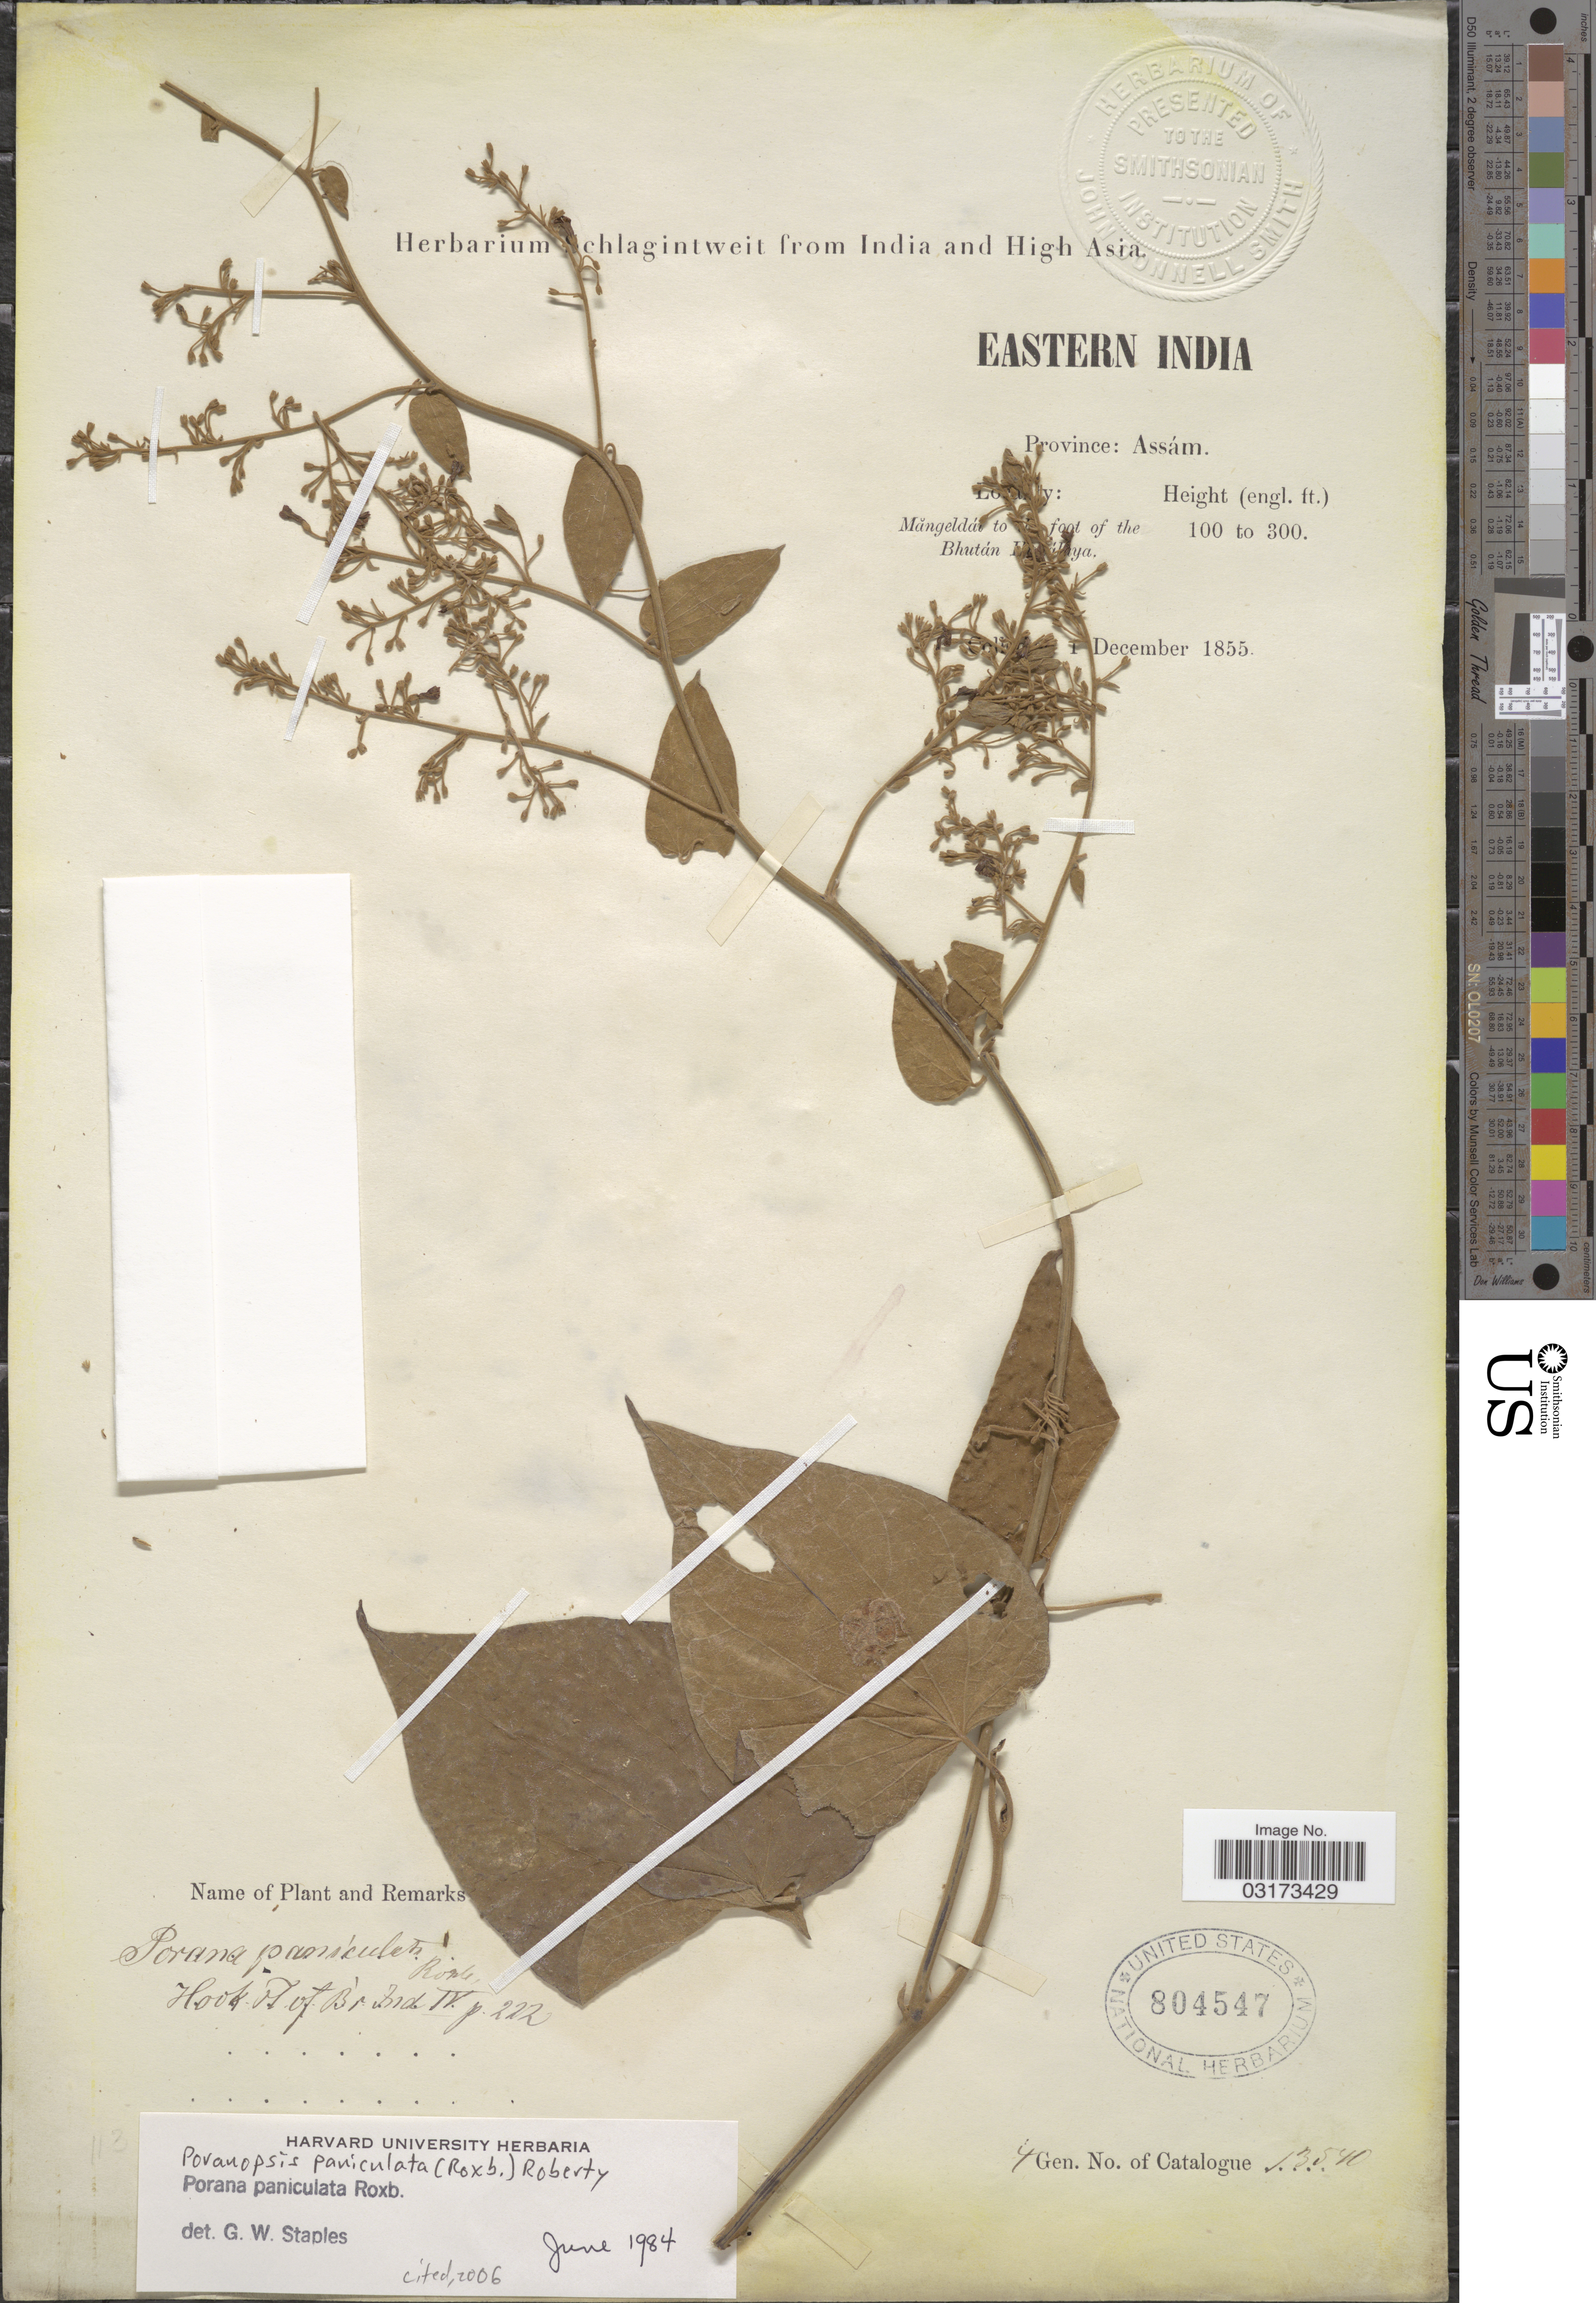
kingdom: Plantae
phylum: Tracheophyta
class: Magnoliopsida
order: Solanales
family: Convolvulaceae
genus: Poranopsis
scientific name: Poranopsis paniculata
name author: (Roxb.) Roberty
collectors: ex herb. Schlagintweit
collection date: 1855-12-01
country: India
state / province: Assam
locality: Eastern India. Mangeldán to [illegible text] foot of the Bhután [illegible text]ya.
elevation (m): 30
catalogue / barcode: US 804547